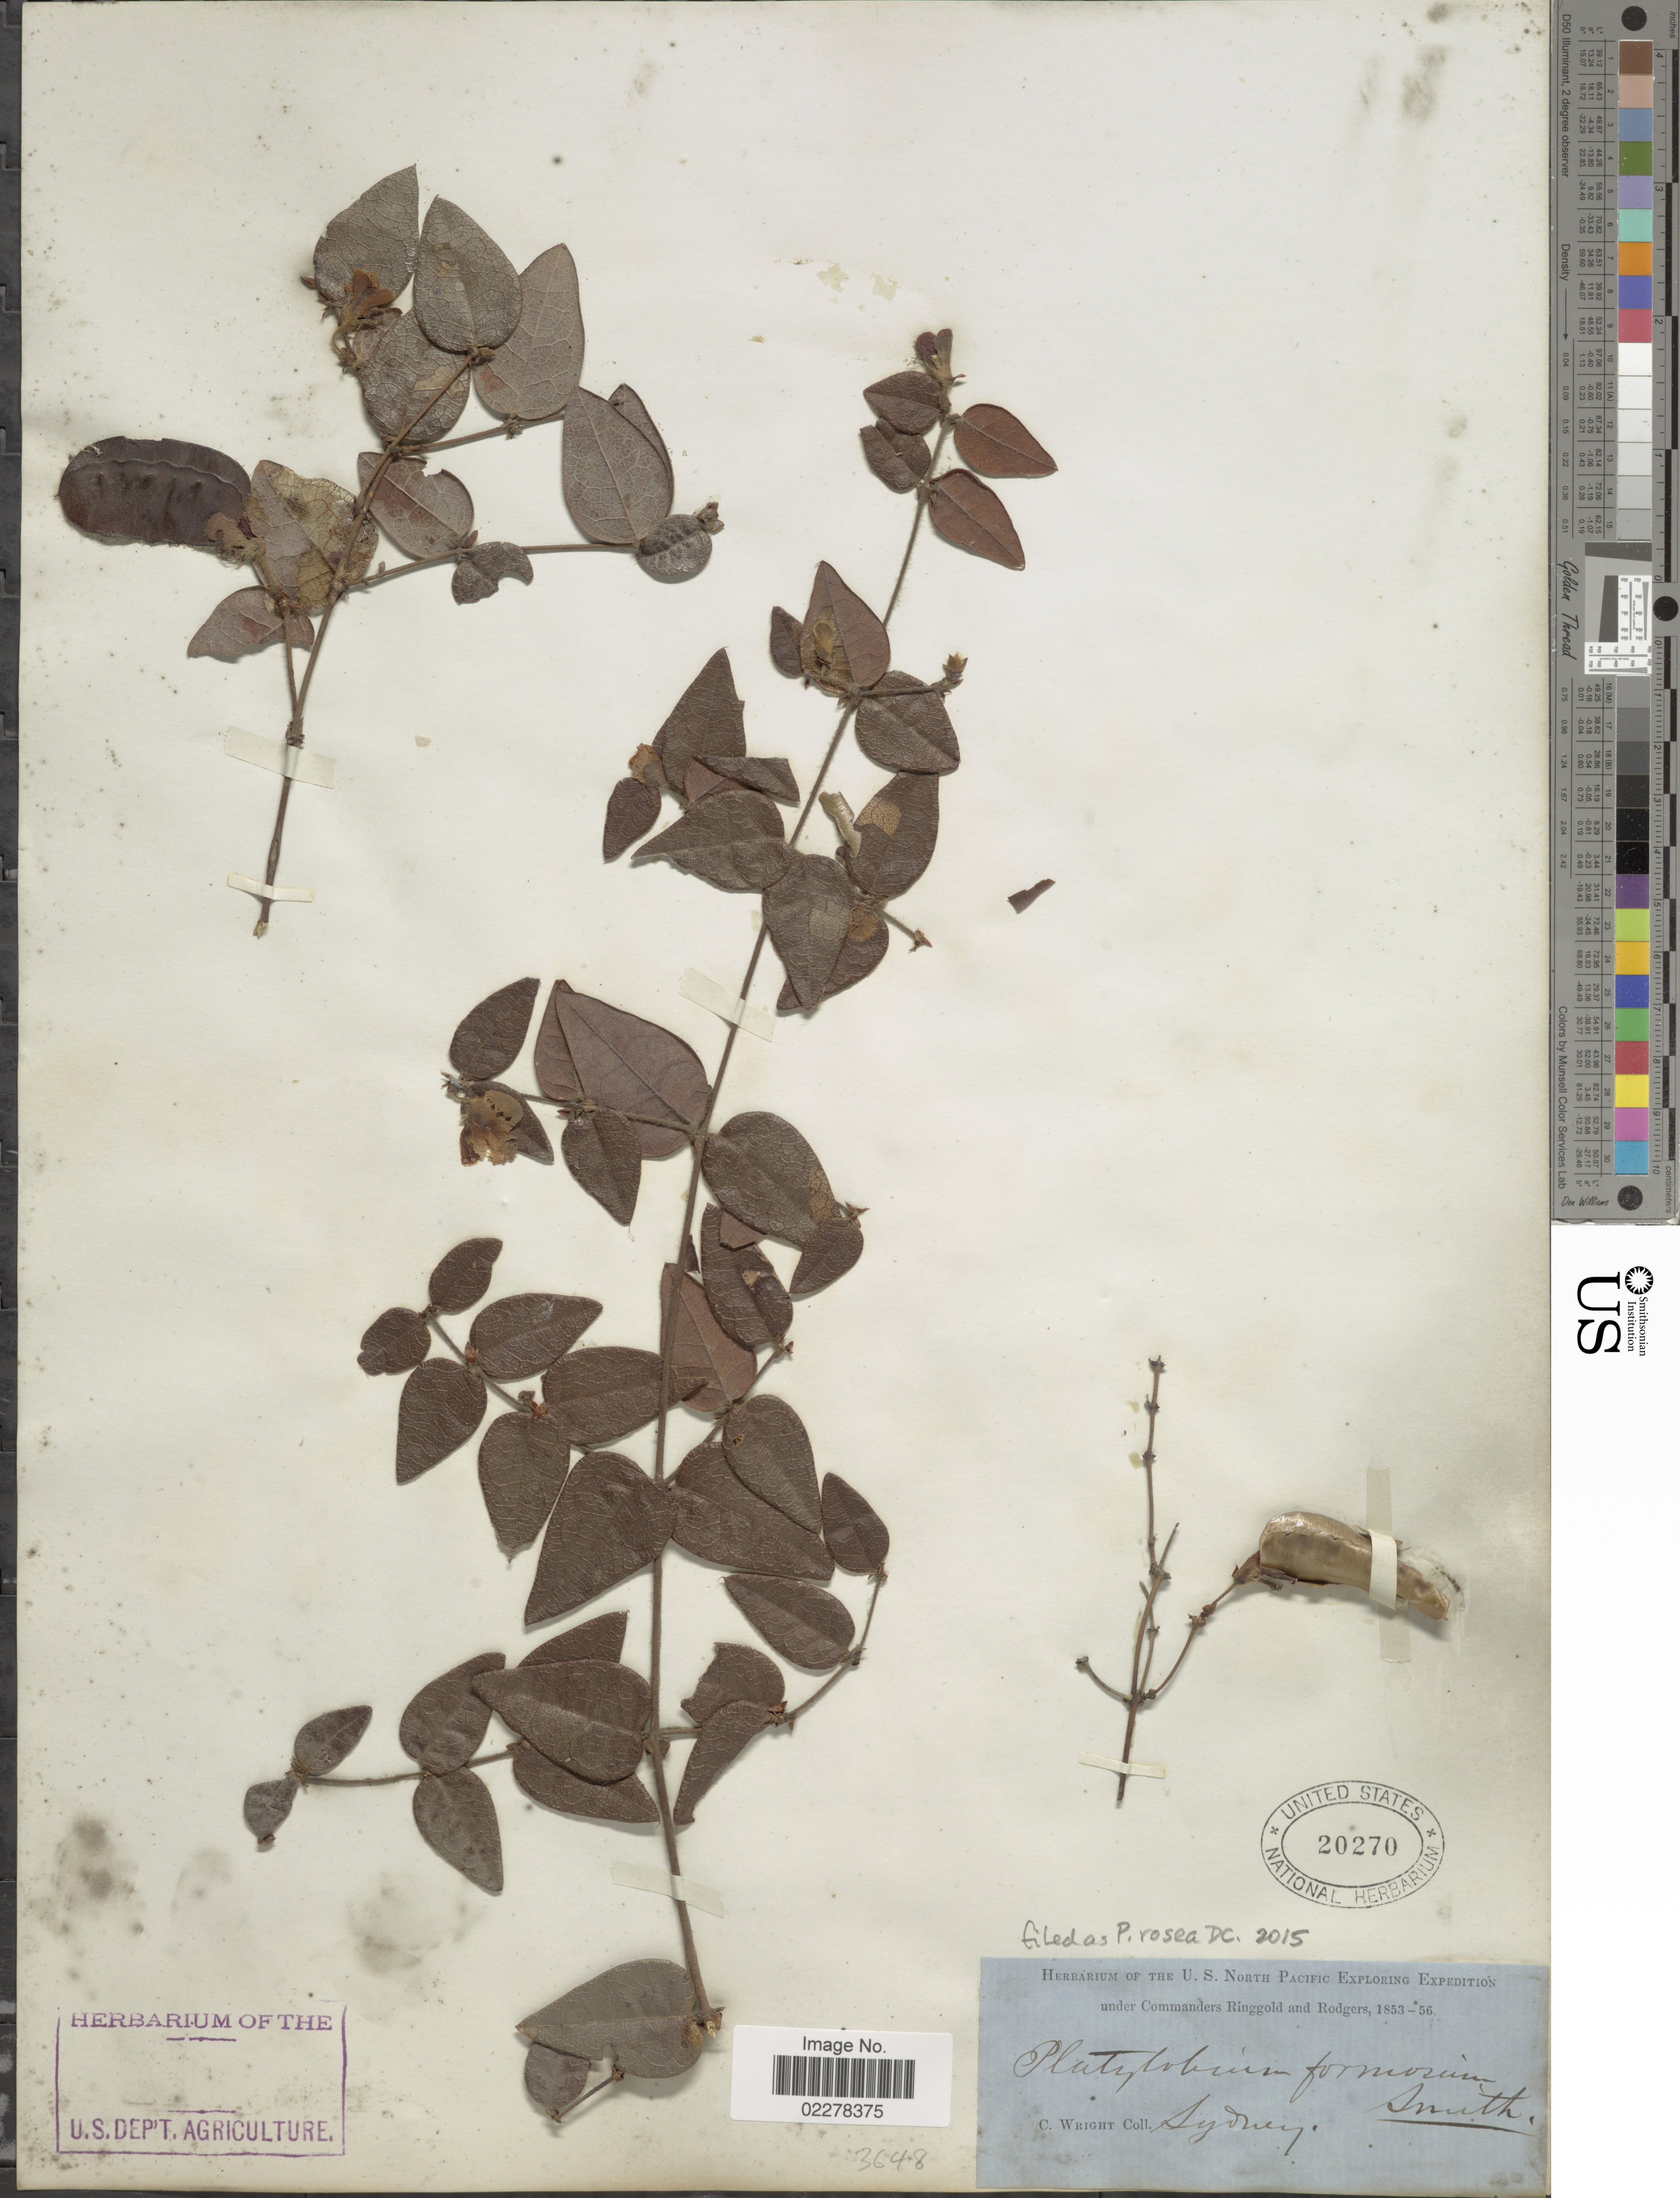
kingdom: Plantae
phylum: Tracheophyta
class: Magnoliopsida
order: Fabales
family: Fabaceae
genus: Platylobium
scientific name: Platylobium formosum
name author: Sm.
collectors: C. Wright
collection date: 1853/1856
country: Australia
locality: Sydney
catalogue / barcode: US 20270